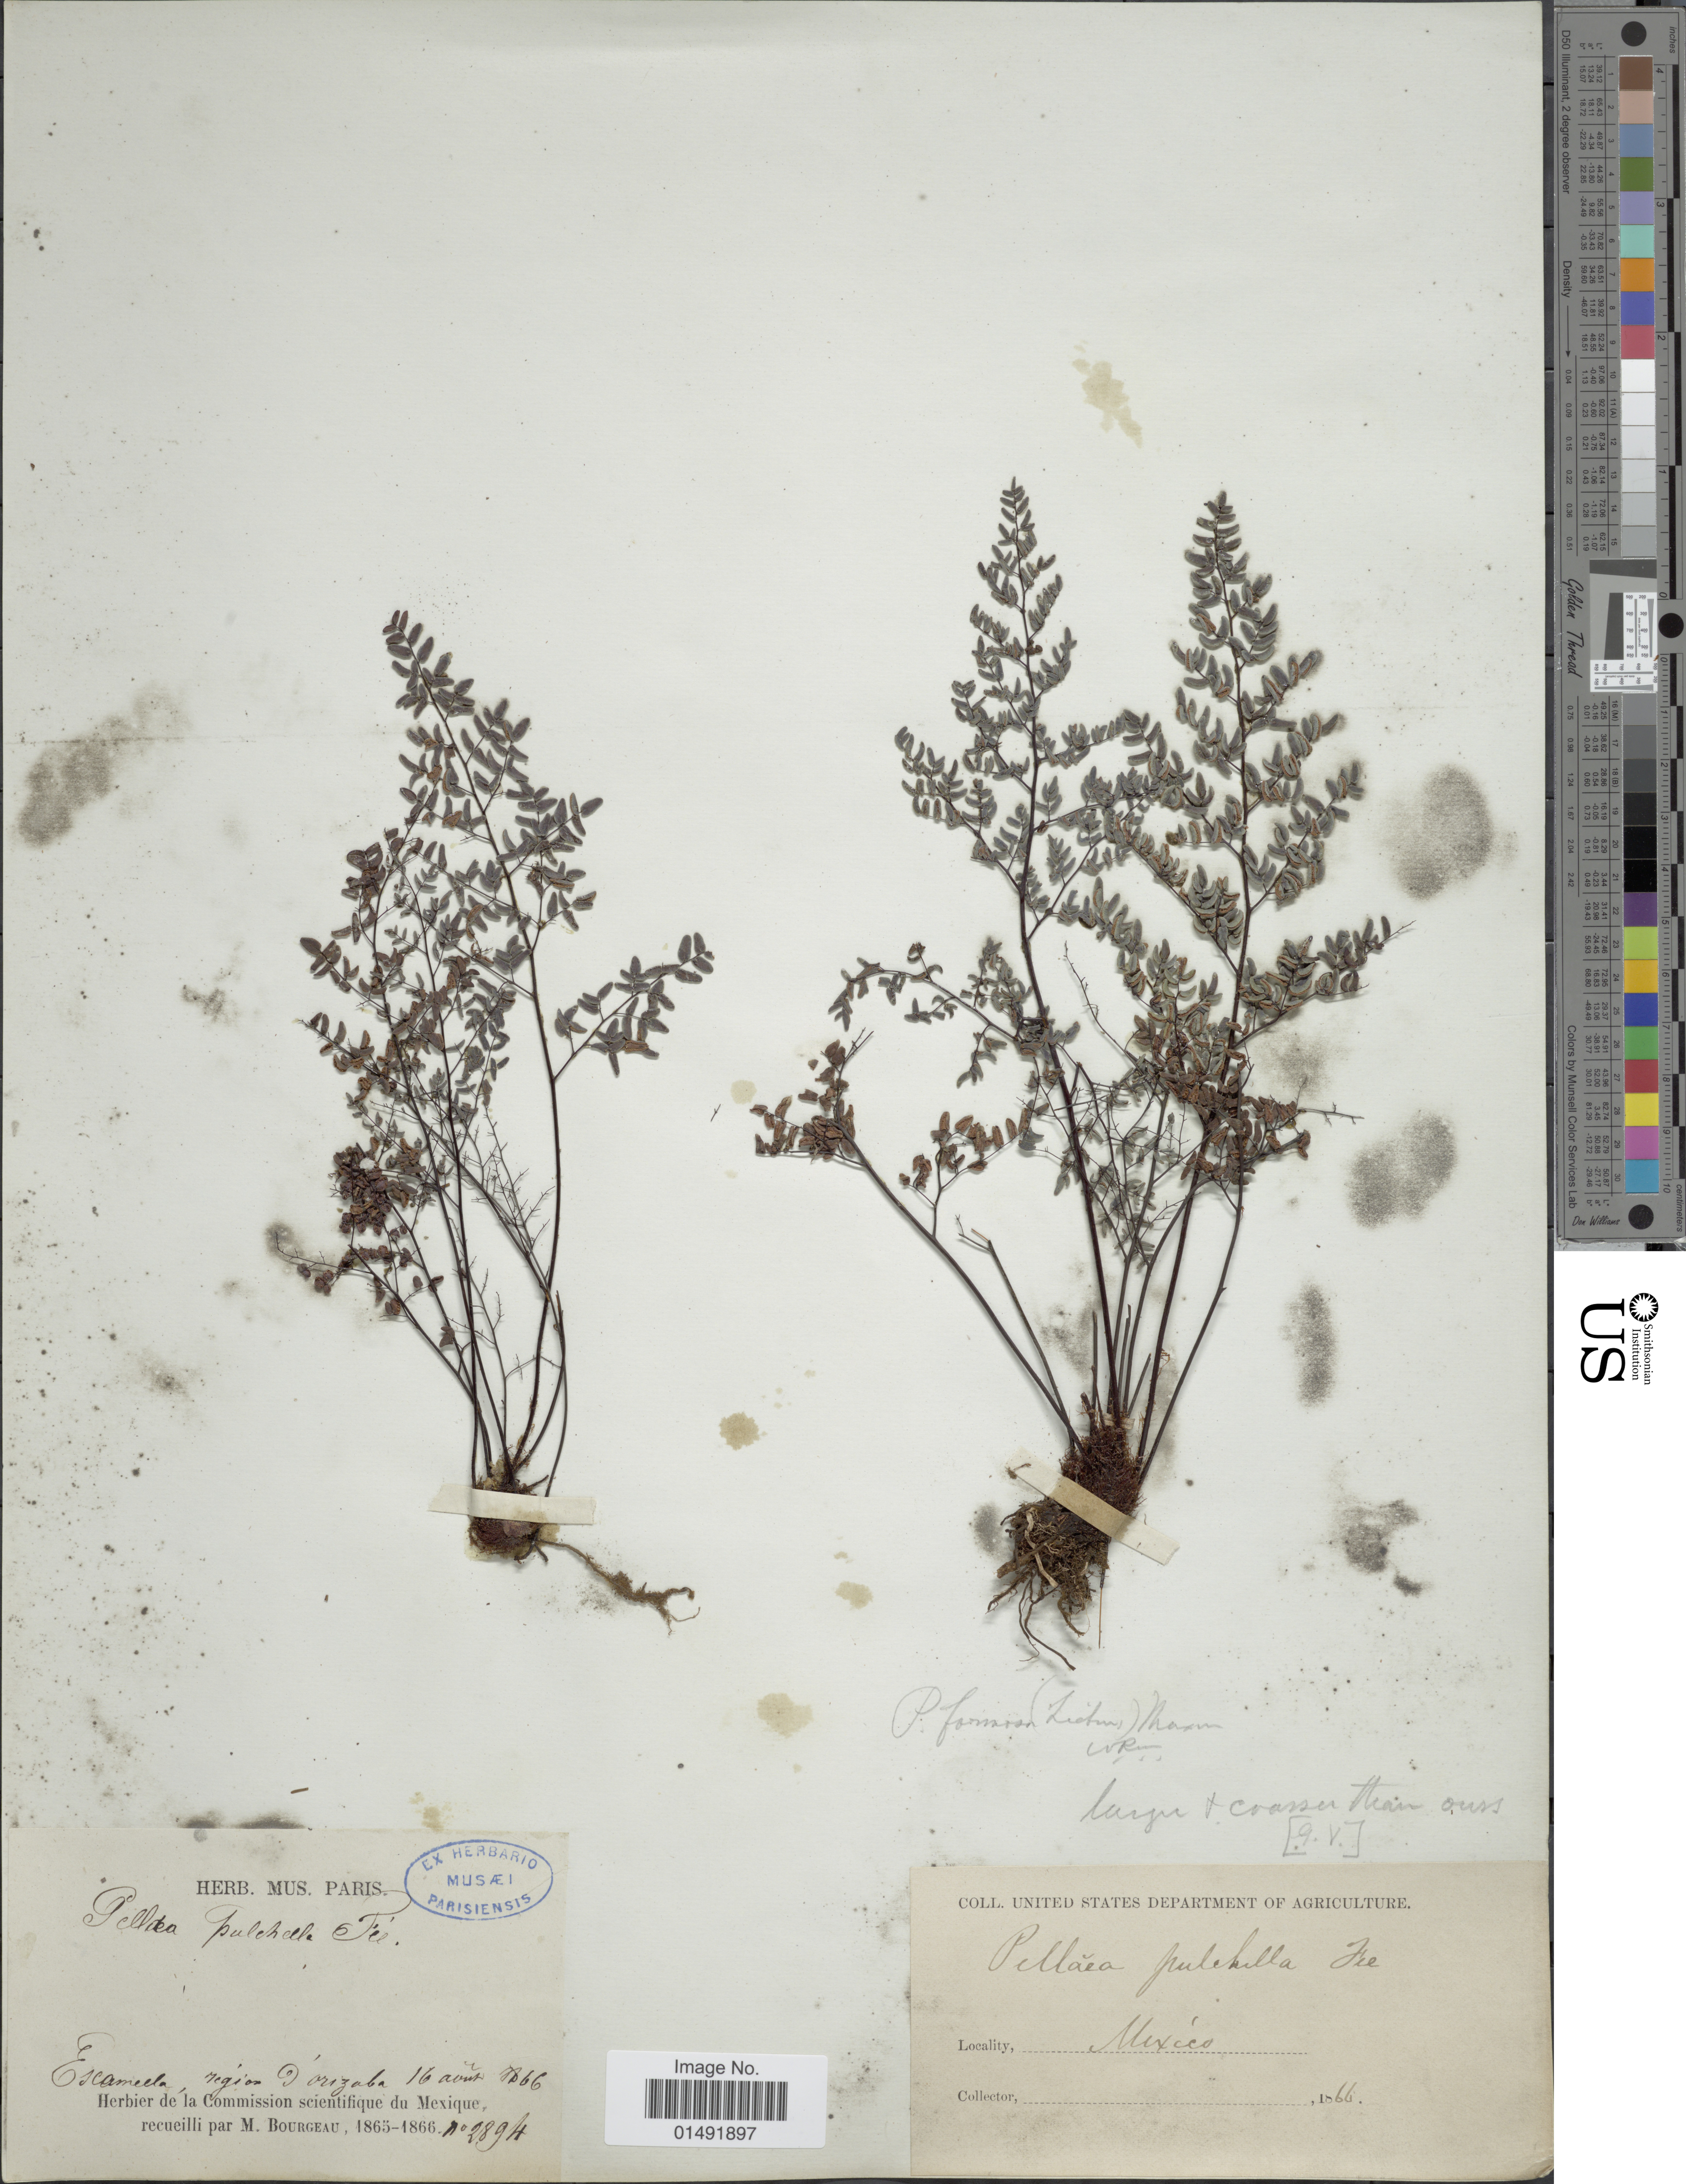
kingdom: Plantae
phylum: Tracheophyta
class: Polypodiopsida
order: Polypodiales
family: Pteridaceae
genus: Pellaea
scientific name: Pellaea formosa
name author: (Liebm.) Maxon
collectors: M. Bourgeau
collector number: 2894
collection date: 1866-08-16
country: Mexico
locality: Escameela, region d'Orizaba